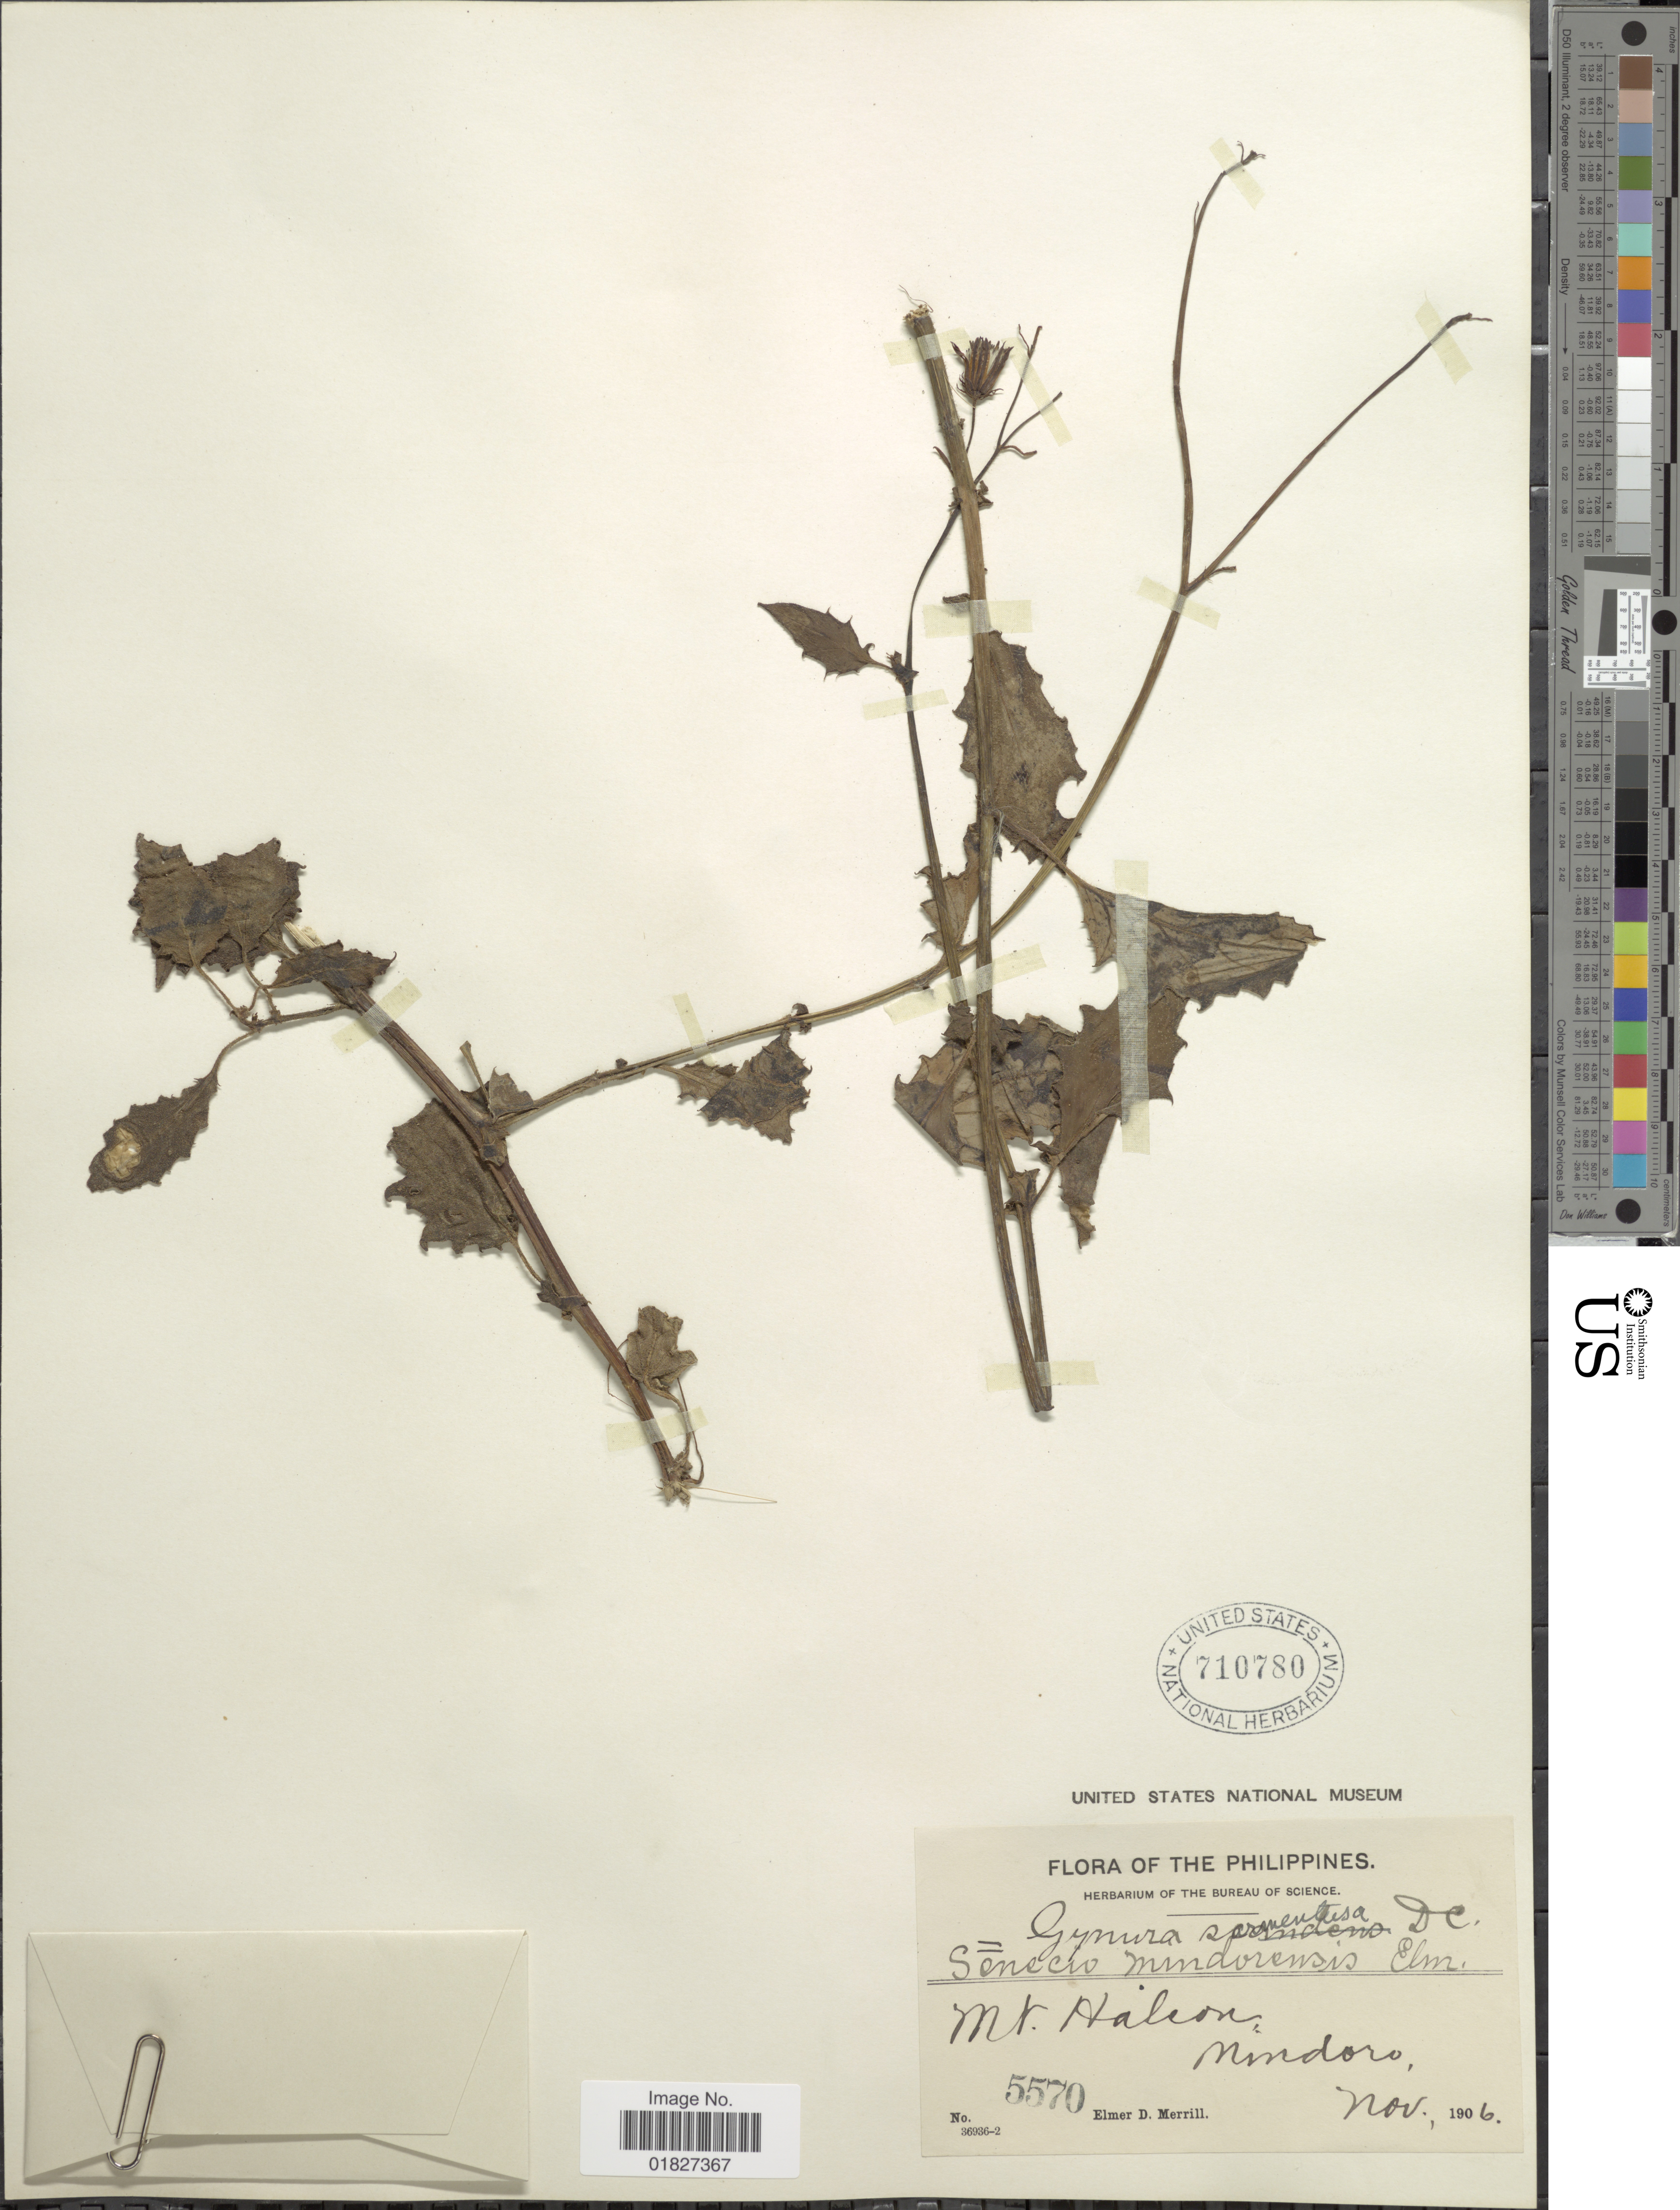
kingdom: Plantae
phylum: Tracheophyta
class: Magnoliopsida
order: Asterales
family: Asteraceae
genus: Gynura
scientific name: Gynura procumbens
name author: (Lour.) Merr.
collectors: E. D. Merrill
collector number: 5570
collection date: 1906-11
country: Philippines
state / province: Mimaropa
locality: Mount Halcon, Mindoro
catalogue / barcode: US 710780